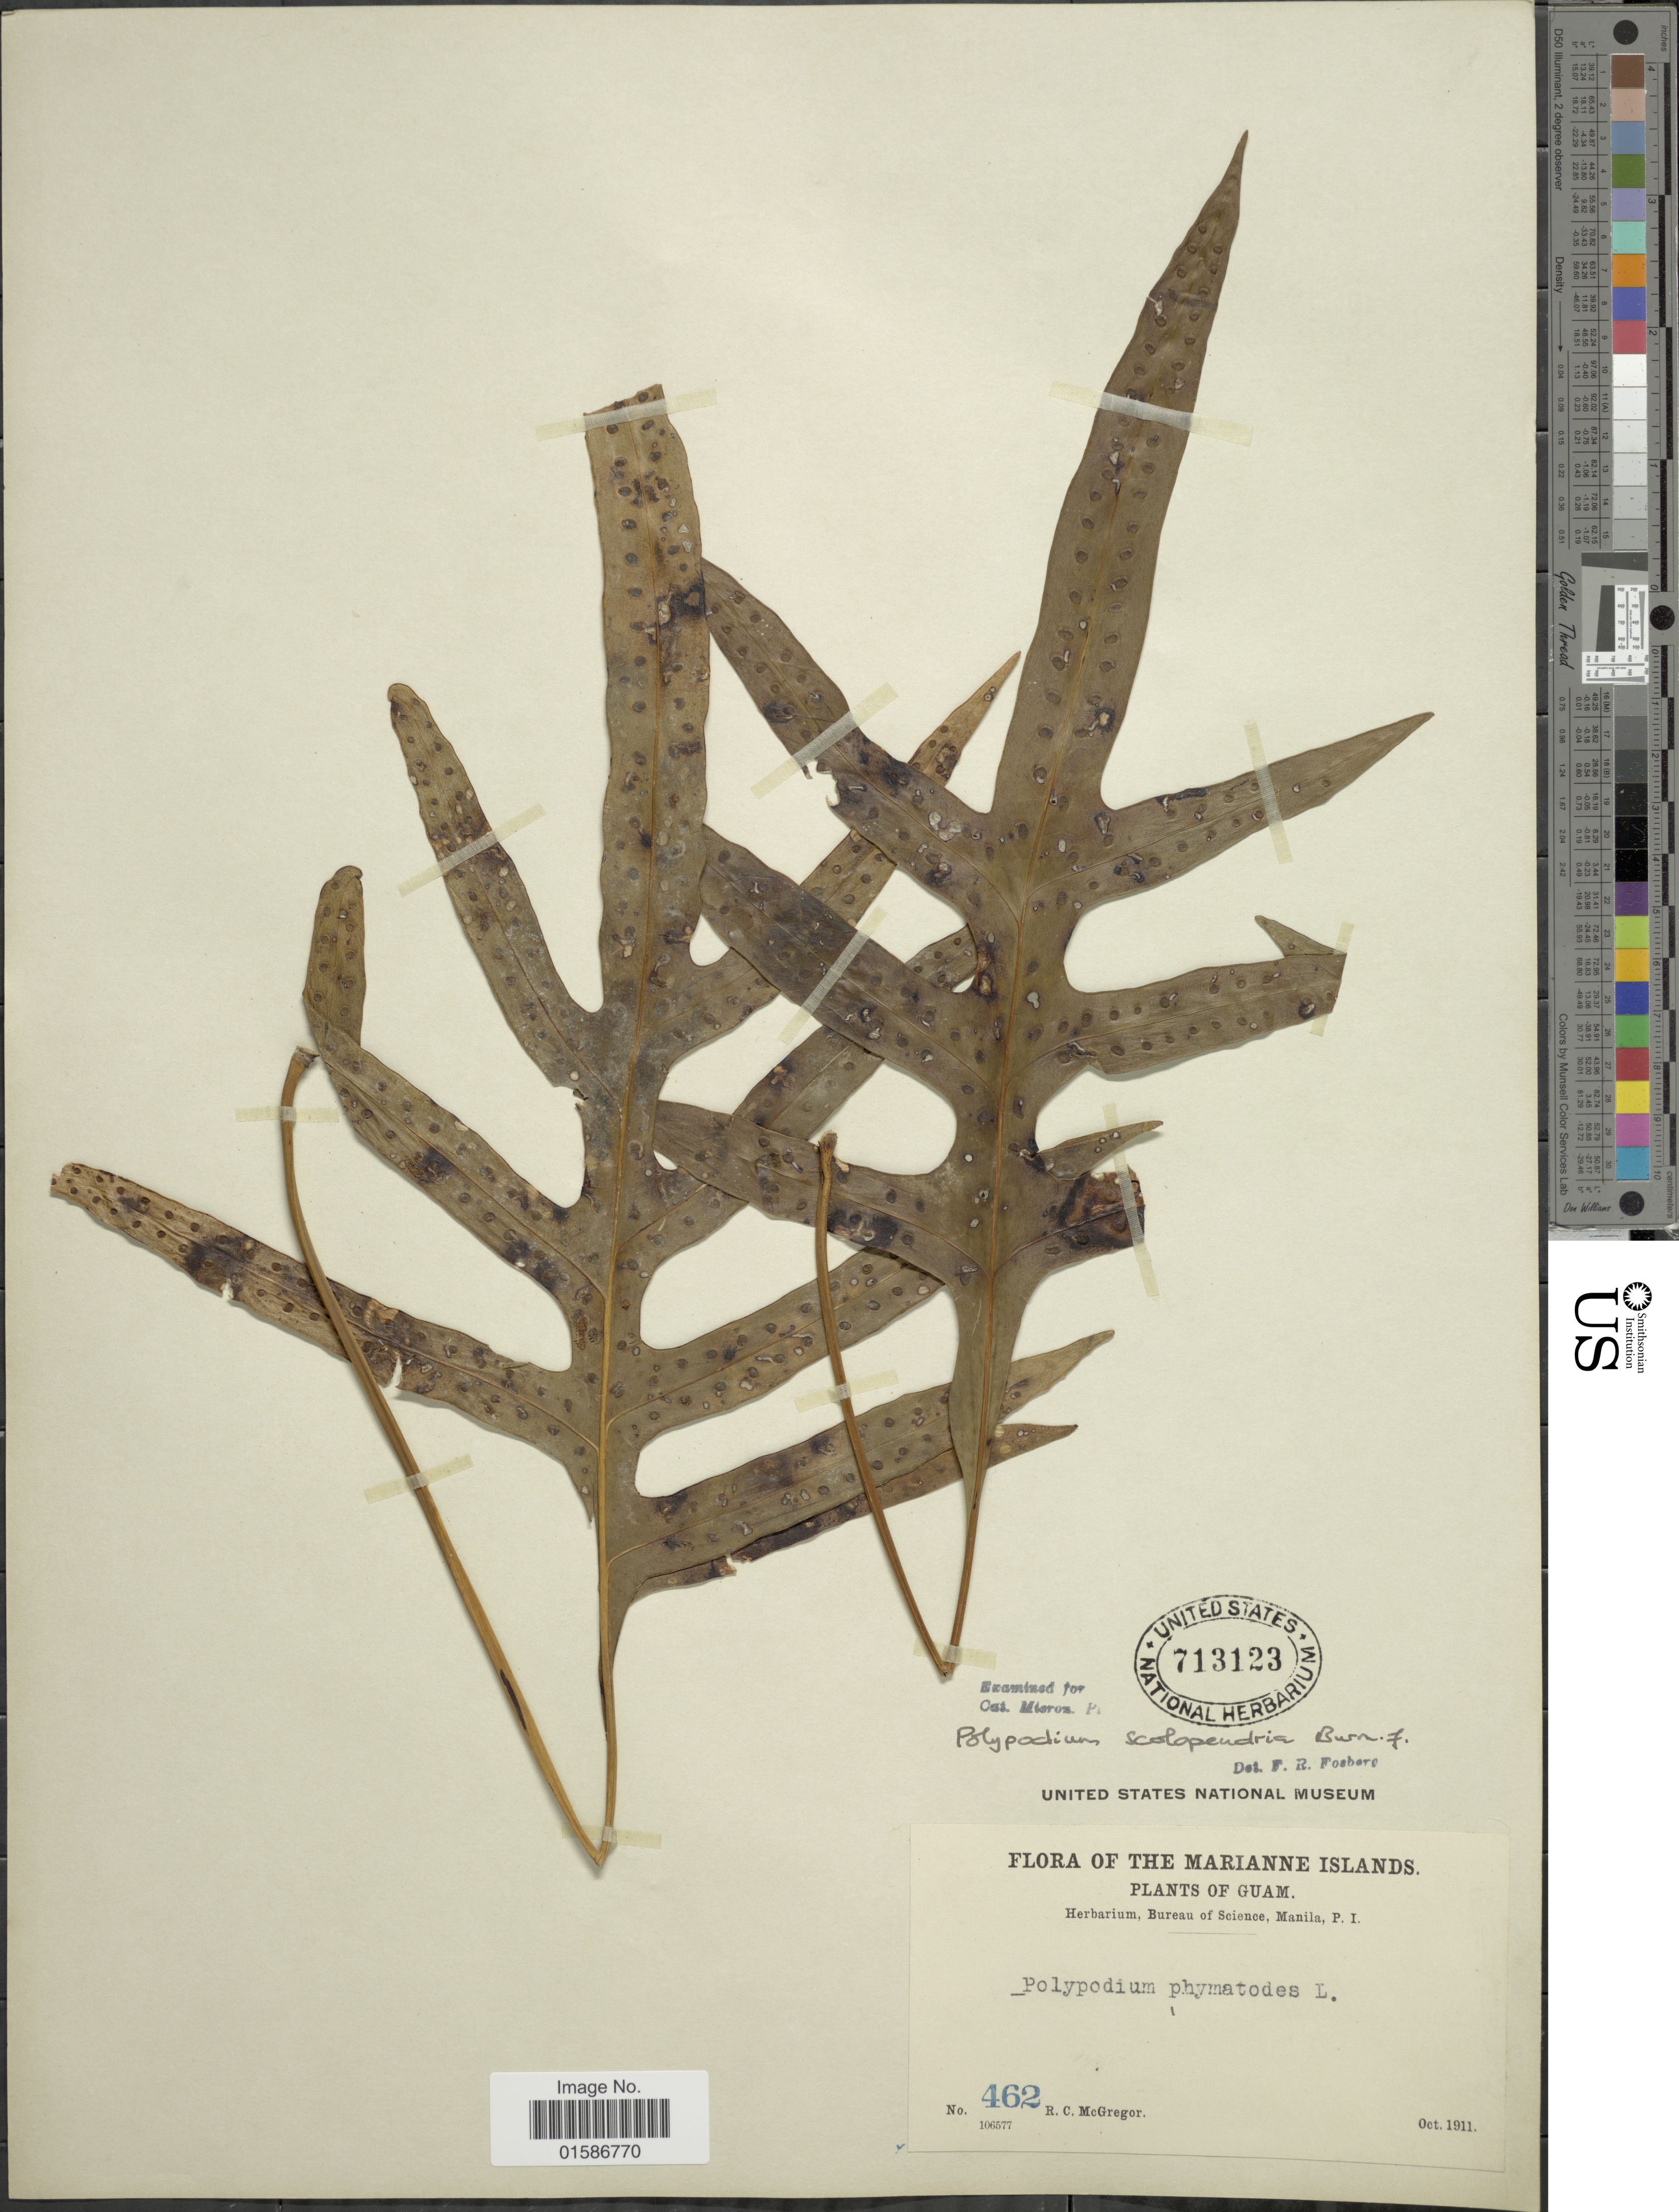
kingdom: Plantae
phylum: Tracheophyta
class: Polypodiopsida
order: Polypodiales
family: Polypodiaceae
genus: Microsorum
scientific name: Microsorum scolopendria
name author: (Burm. f.) Copel.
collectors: R. C. McGregor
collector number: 462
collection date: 1911-10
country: Guam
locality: The Marianne Islands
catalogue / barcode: US 713123